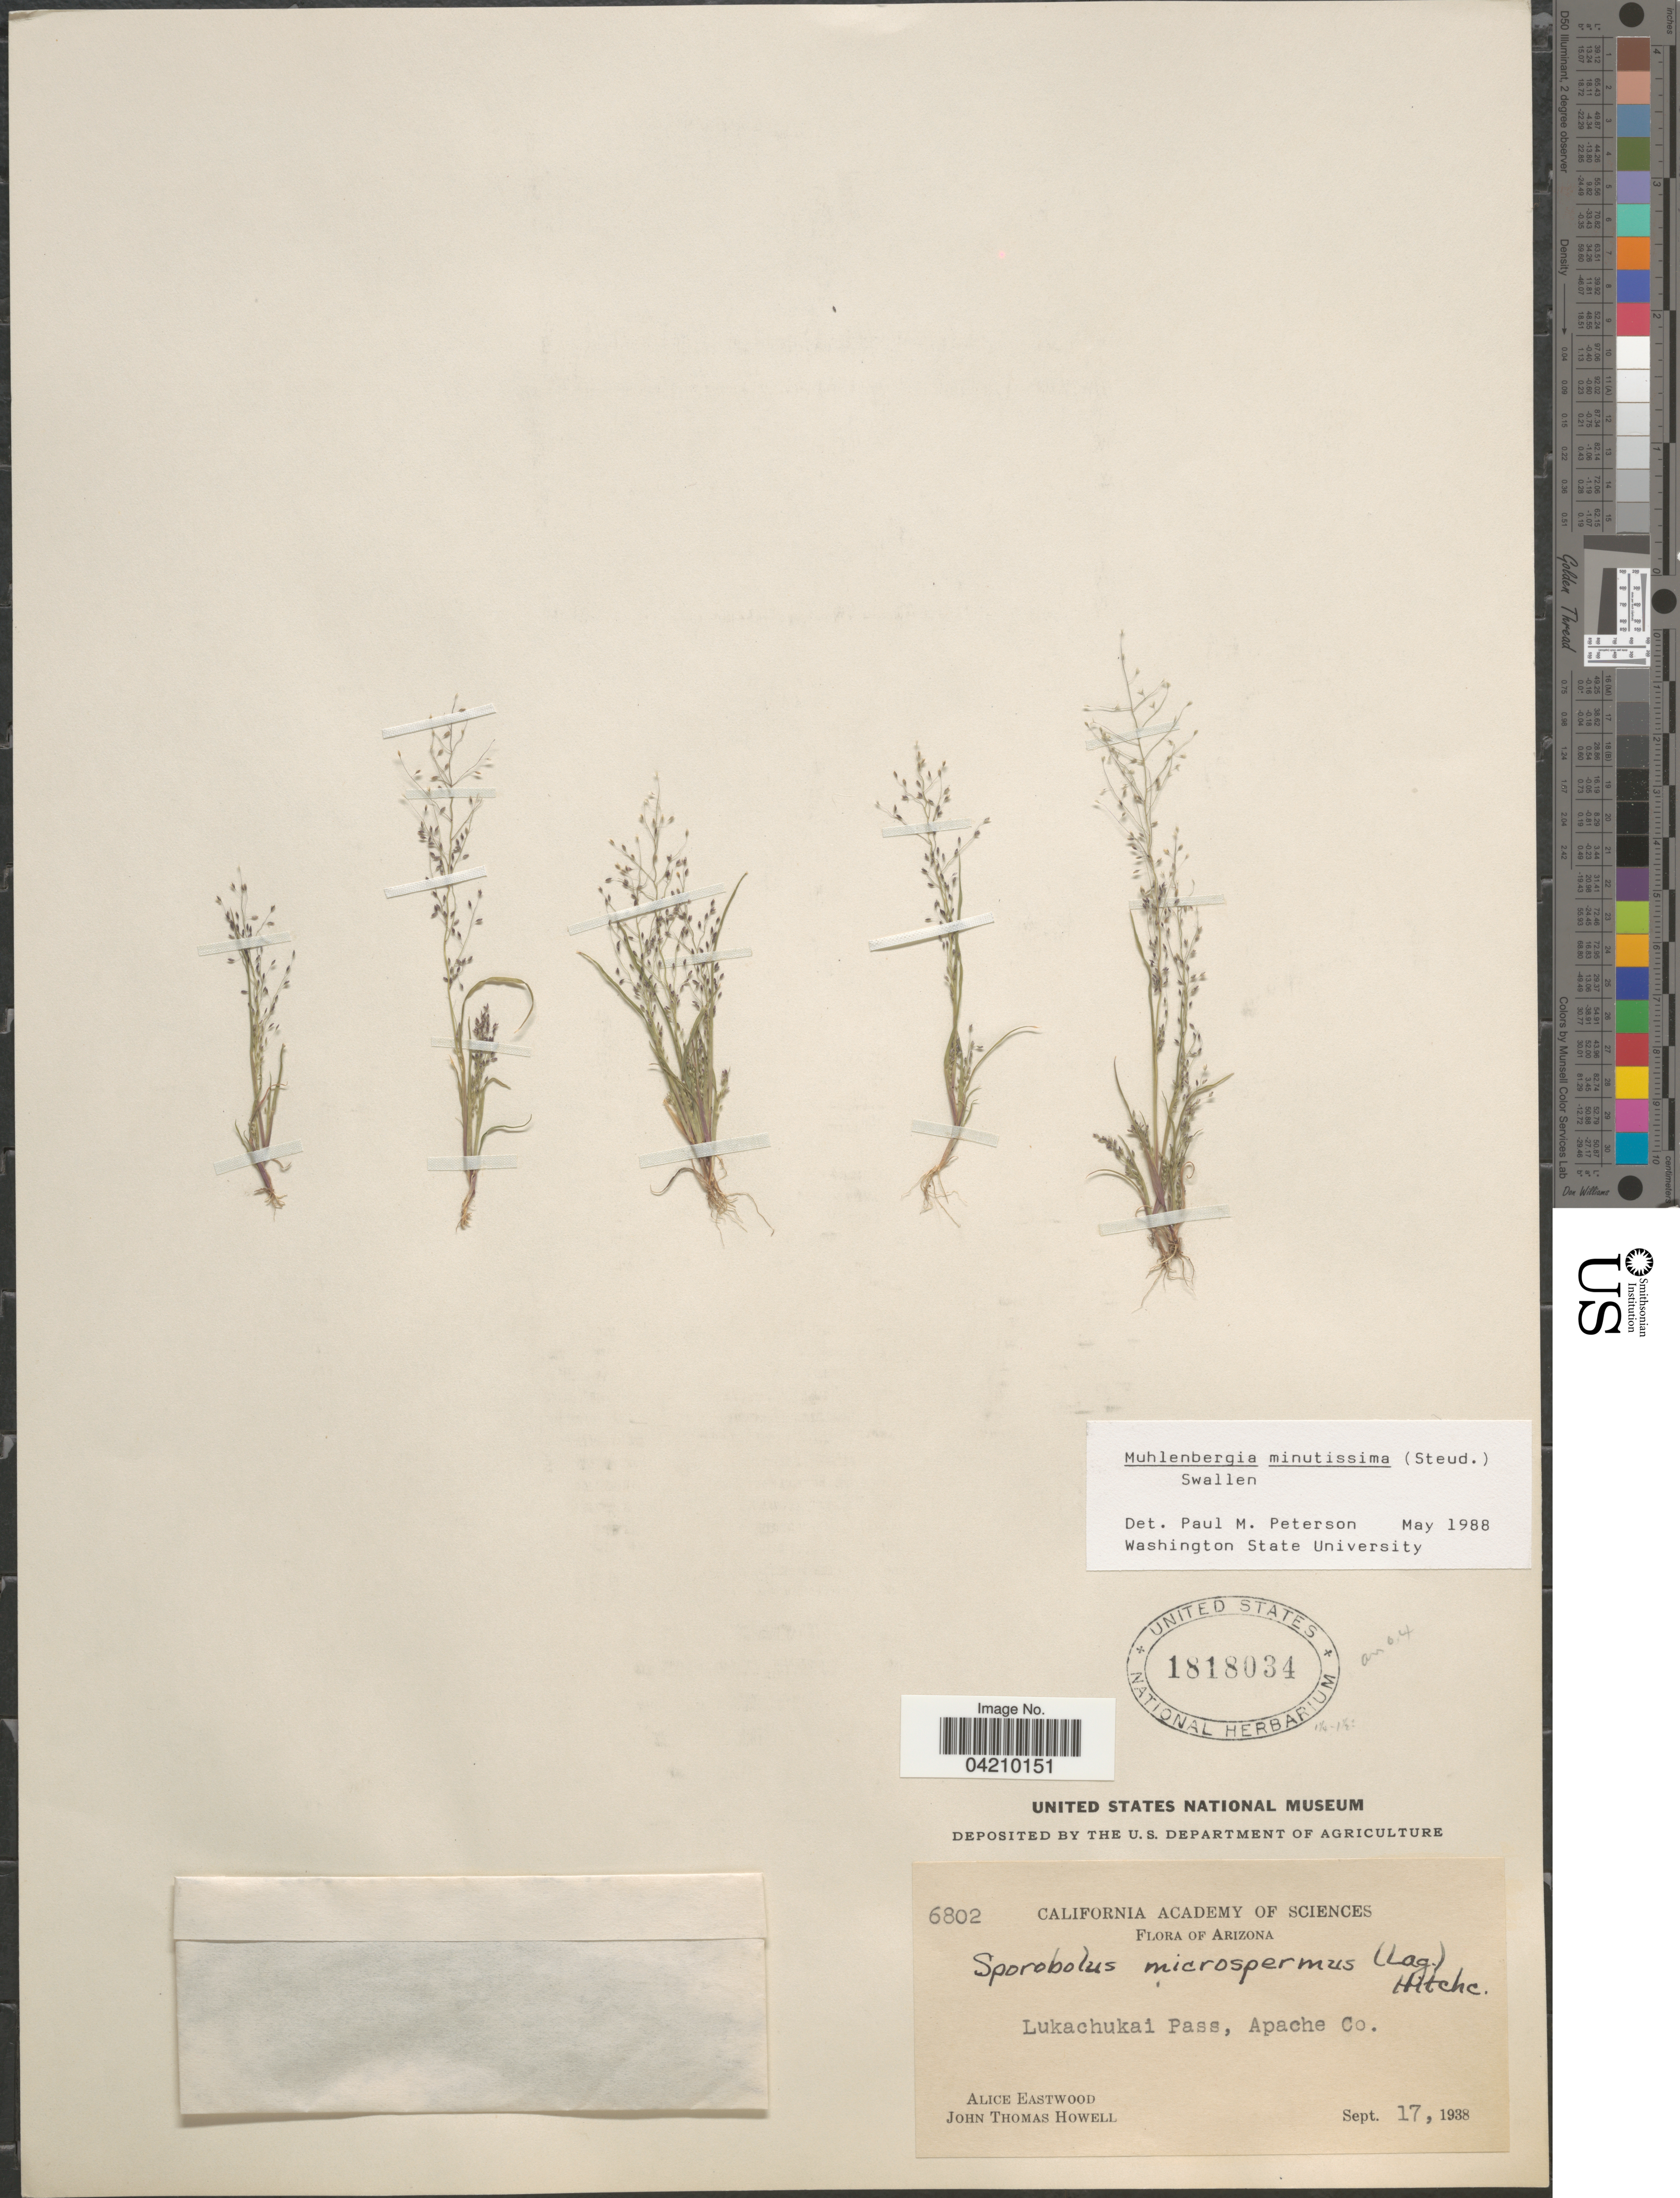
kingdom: Plantae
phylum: Tracheophyta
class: Liliopsida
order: Poales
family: Poaceae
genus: Muhlenbergia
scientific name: Muhlenbergia minutissima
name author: (Steud.) Swallen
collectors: A. Eastwood & J. T. Howell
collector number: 6802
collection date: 1938-09-17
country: United States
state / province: Arizona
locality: Lukachukai Pass, Apache Co.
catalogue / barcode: US 1818034